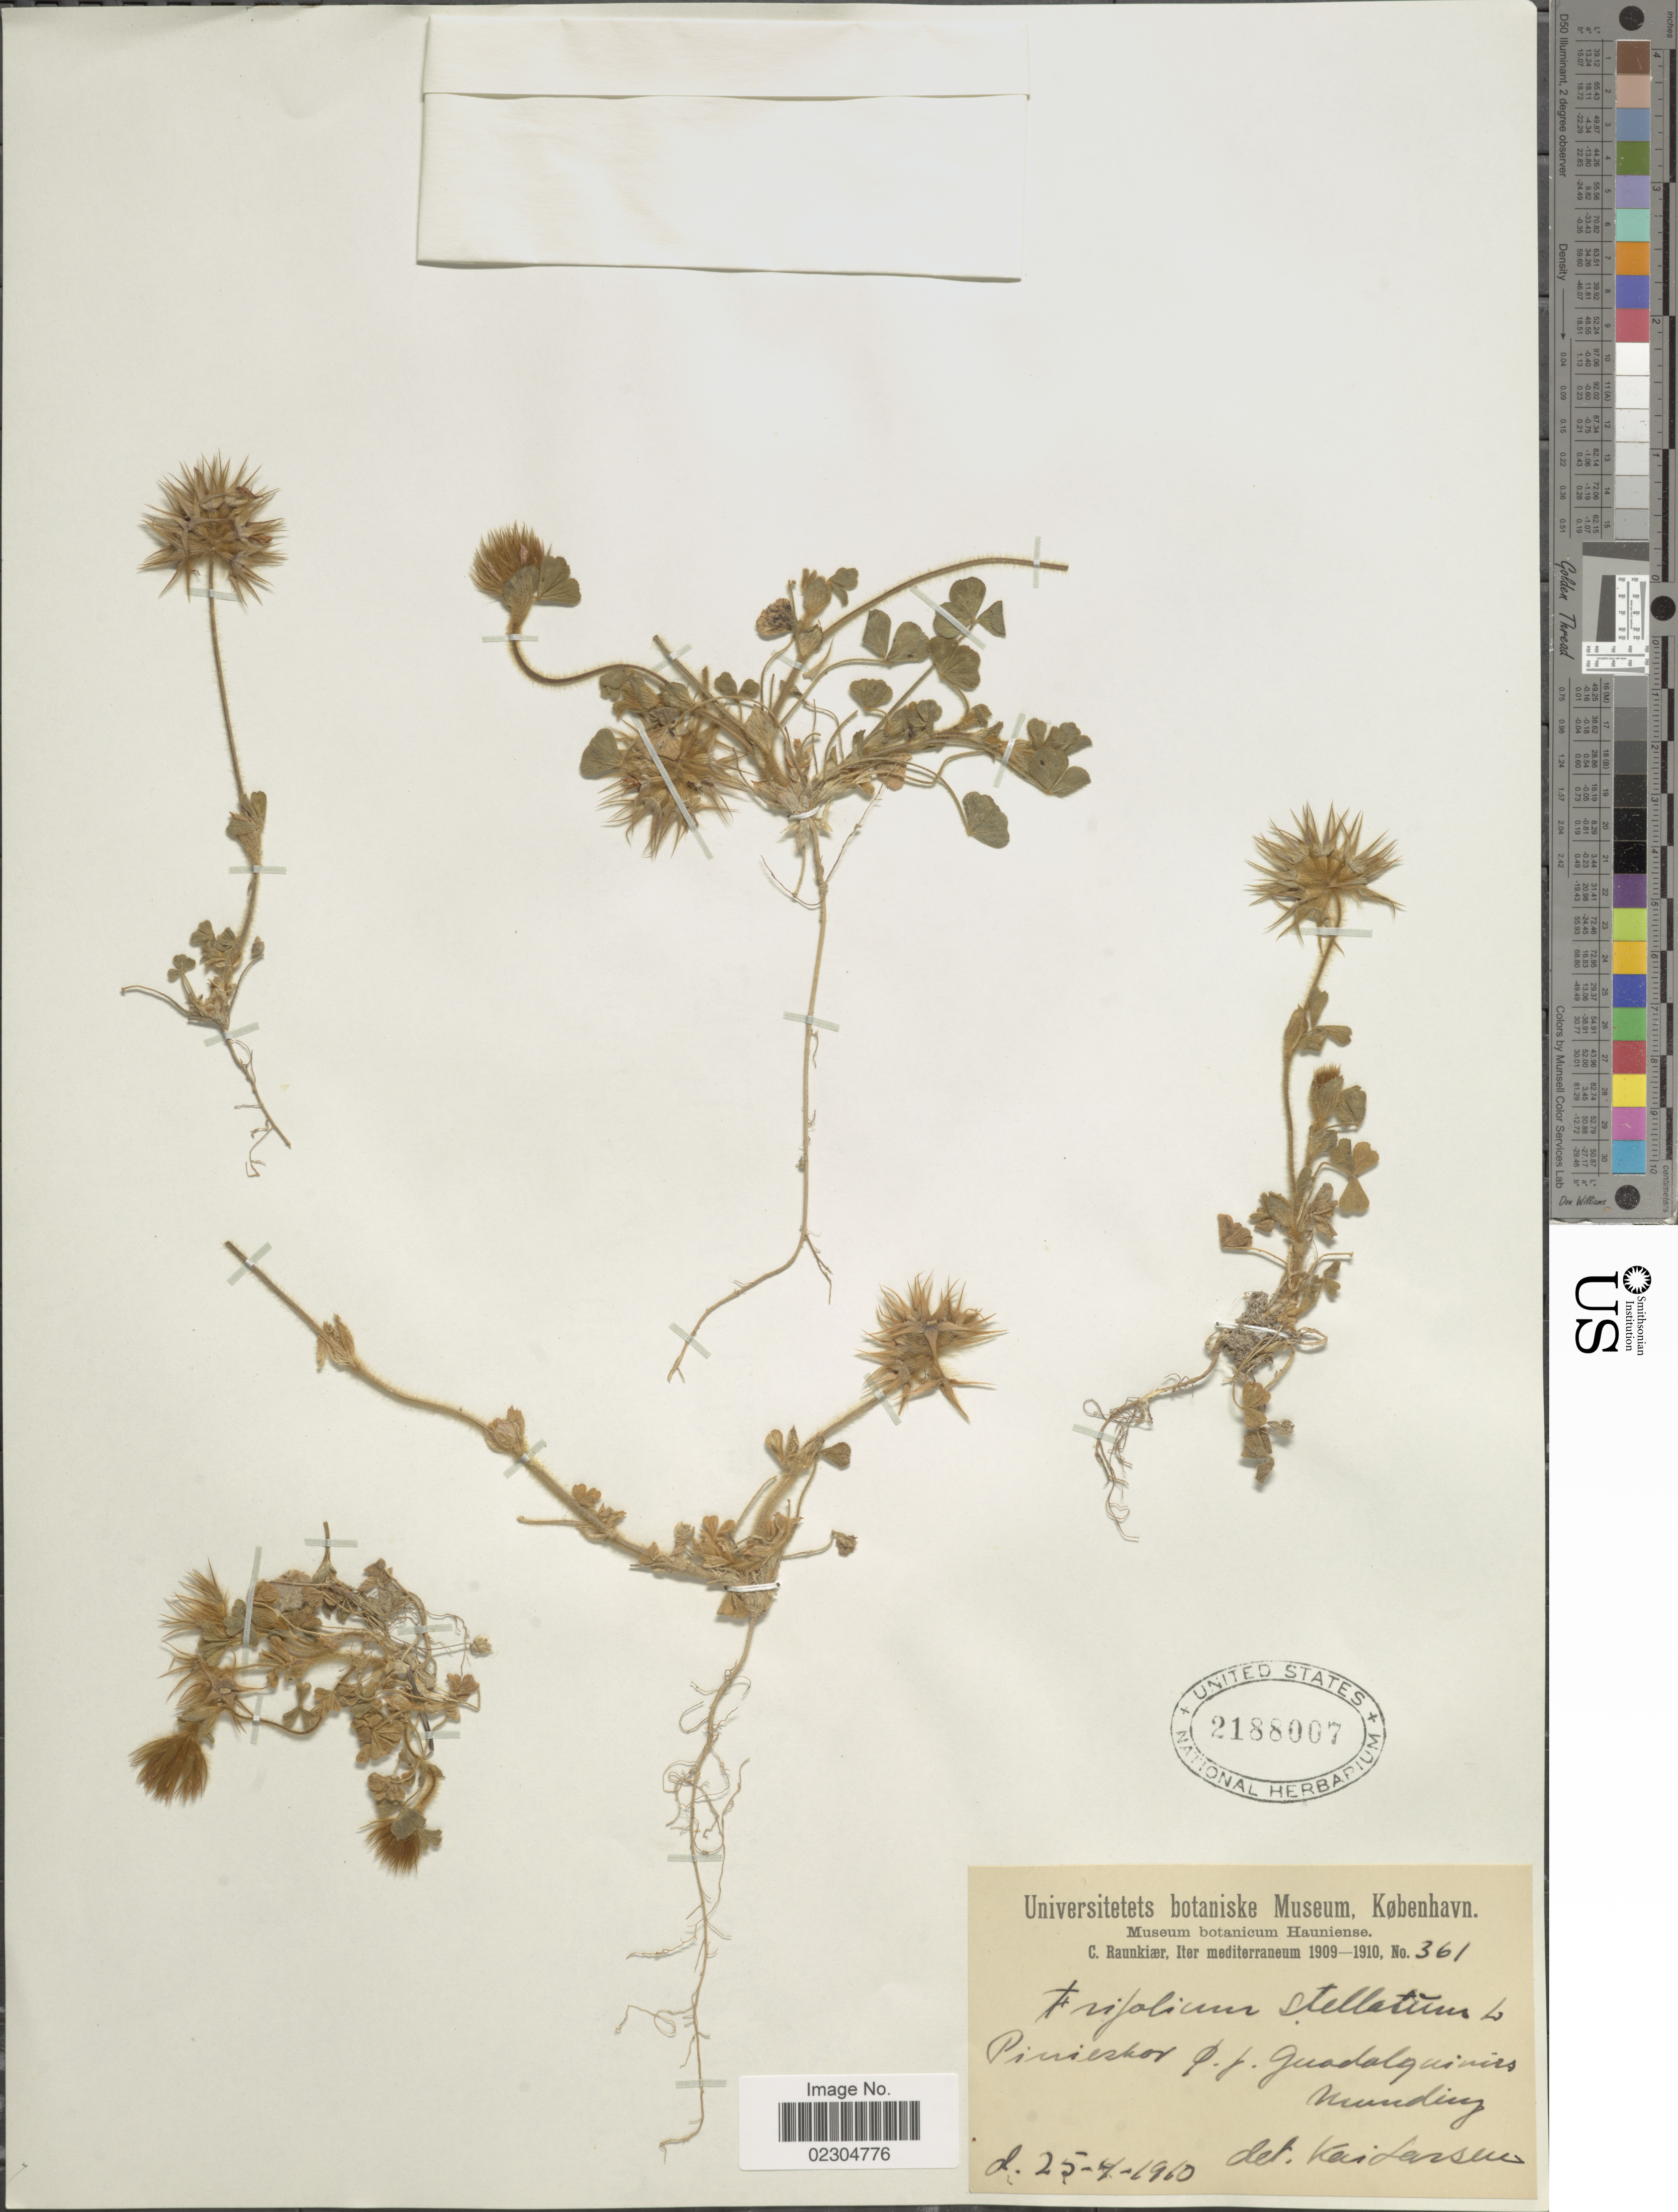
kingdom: Plantae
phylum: Tracheophyta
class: Magnoliopsida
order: Fabales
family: Fabaceae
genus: Trifolium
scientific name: Trifolium stellatum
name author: L.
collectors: C. Raunkiær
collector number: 361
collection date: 1910-04-25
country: Spain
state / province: Andalucia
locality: Mediterraneum. Pinieskov. Guadalquivir.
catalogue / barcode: US 2188007